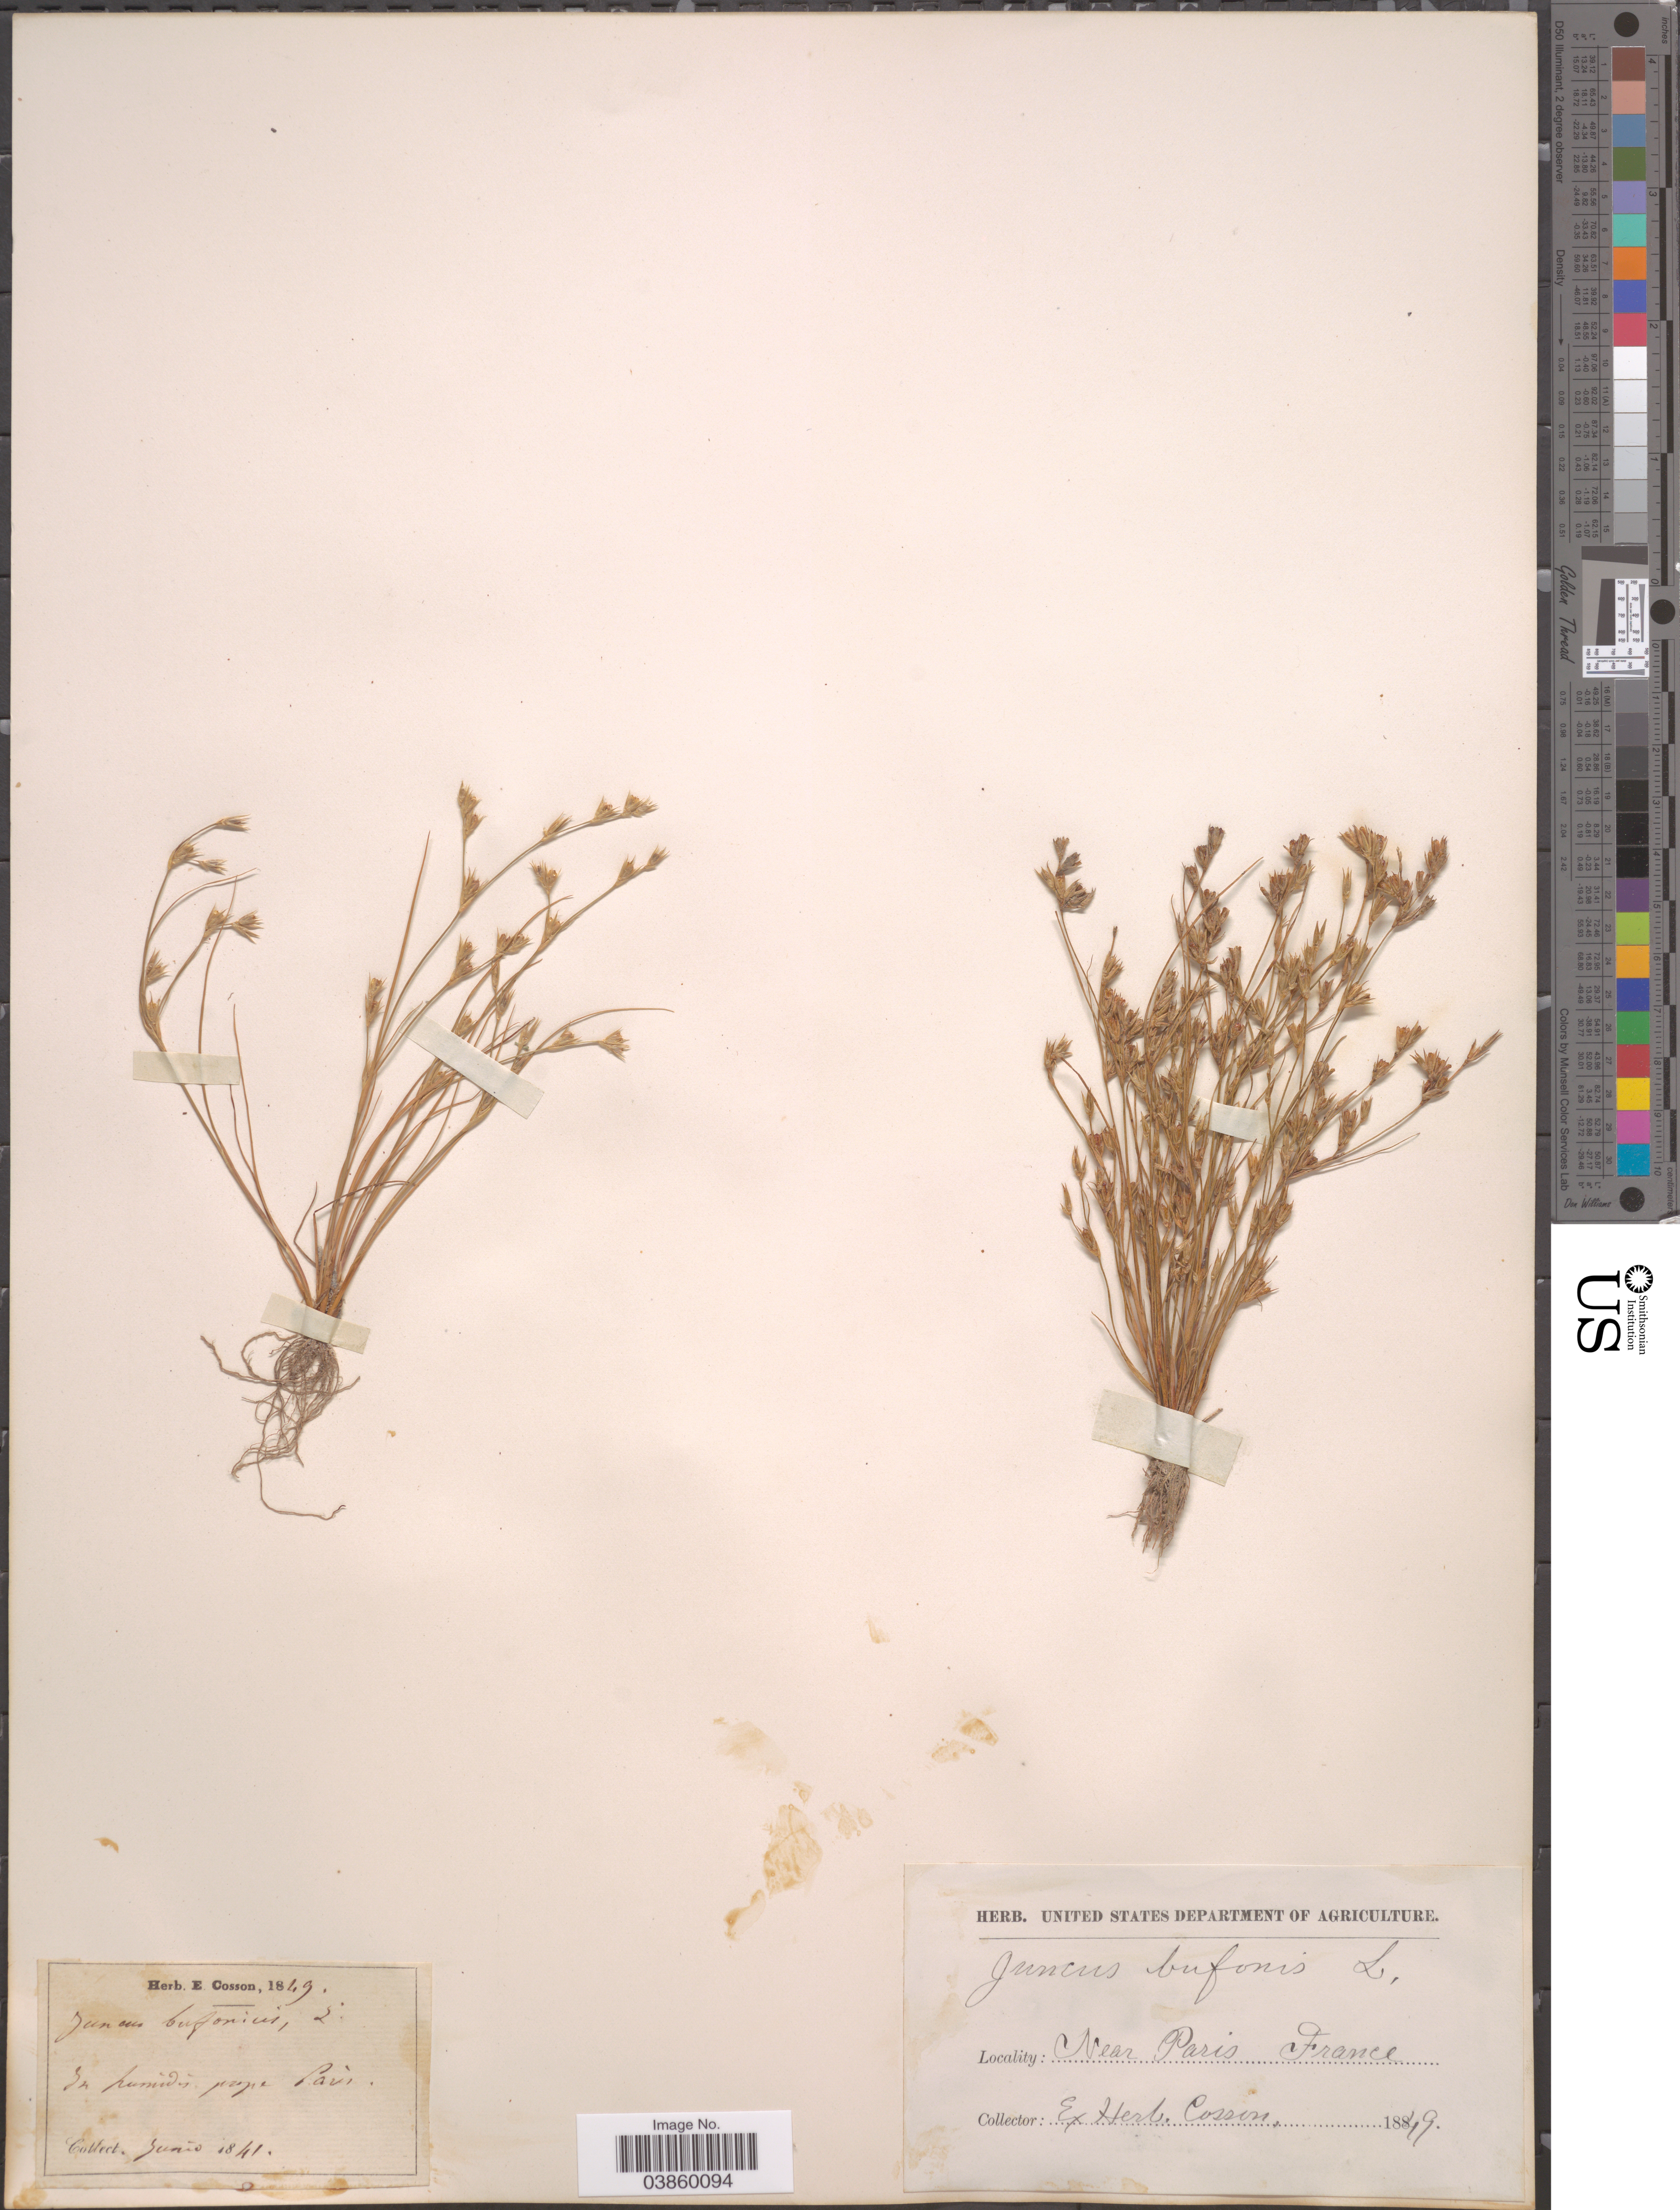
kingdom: Plantae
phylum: Tracheophyta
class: Liliopsida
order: Poales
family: Juncaceae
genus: Juncus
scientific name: Juncus bufonius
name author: L.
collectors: ex herb. Cosson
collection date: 1841-06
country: France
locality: In humidis prope Paris. Near Paris.